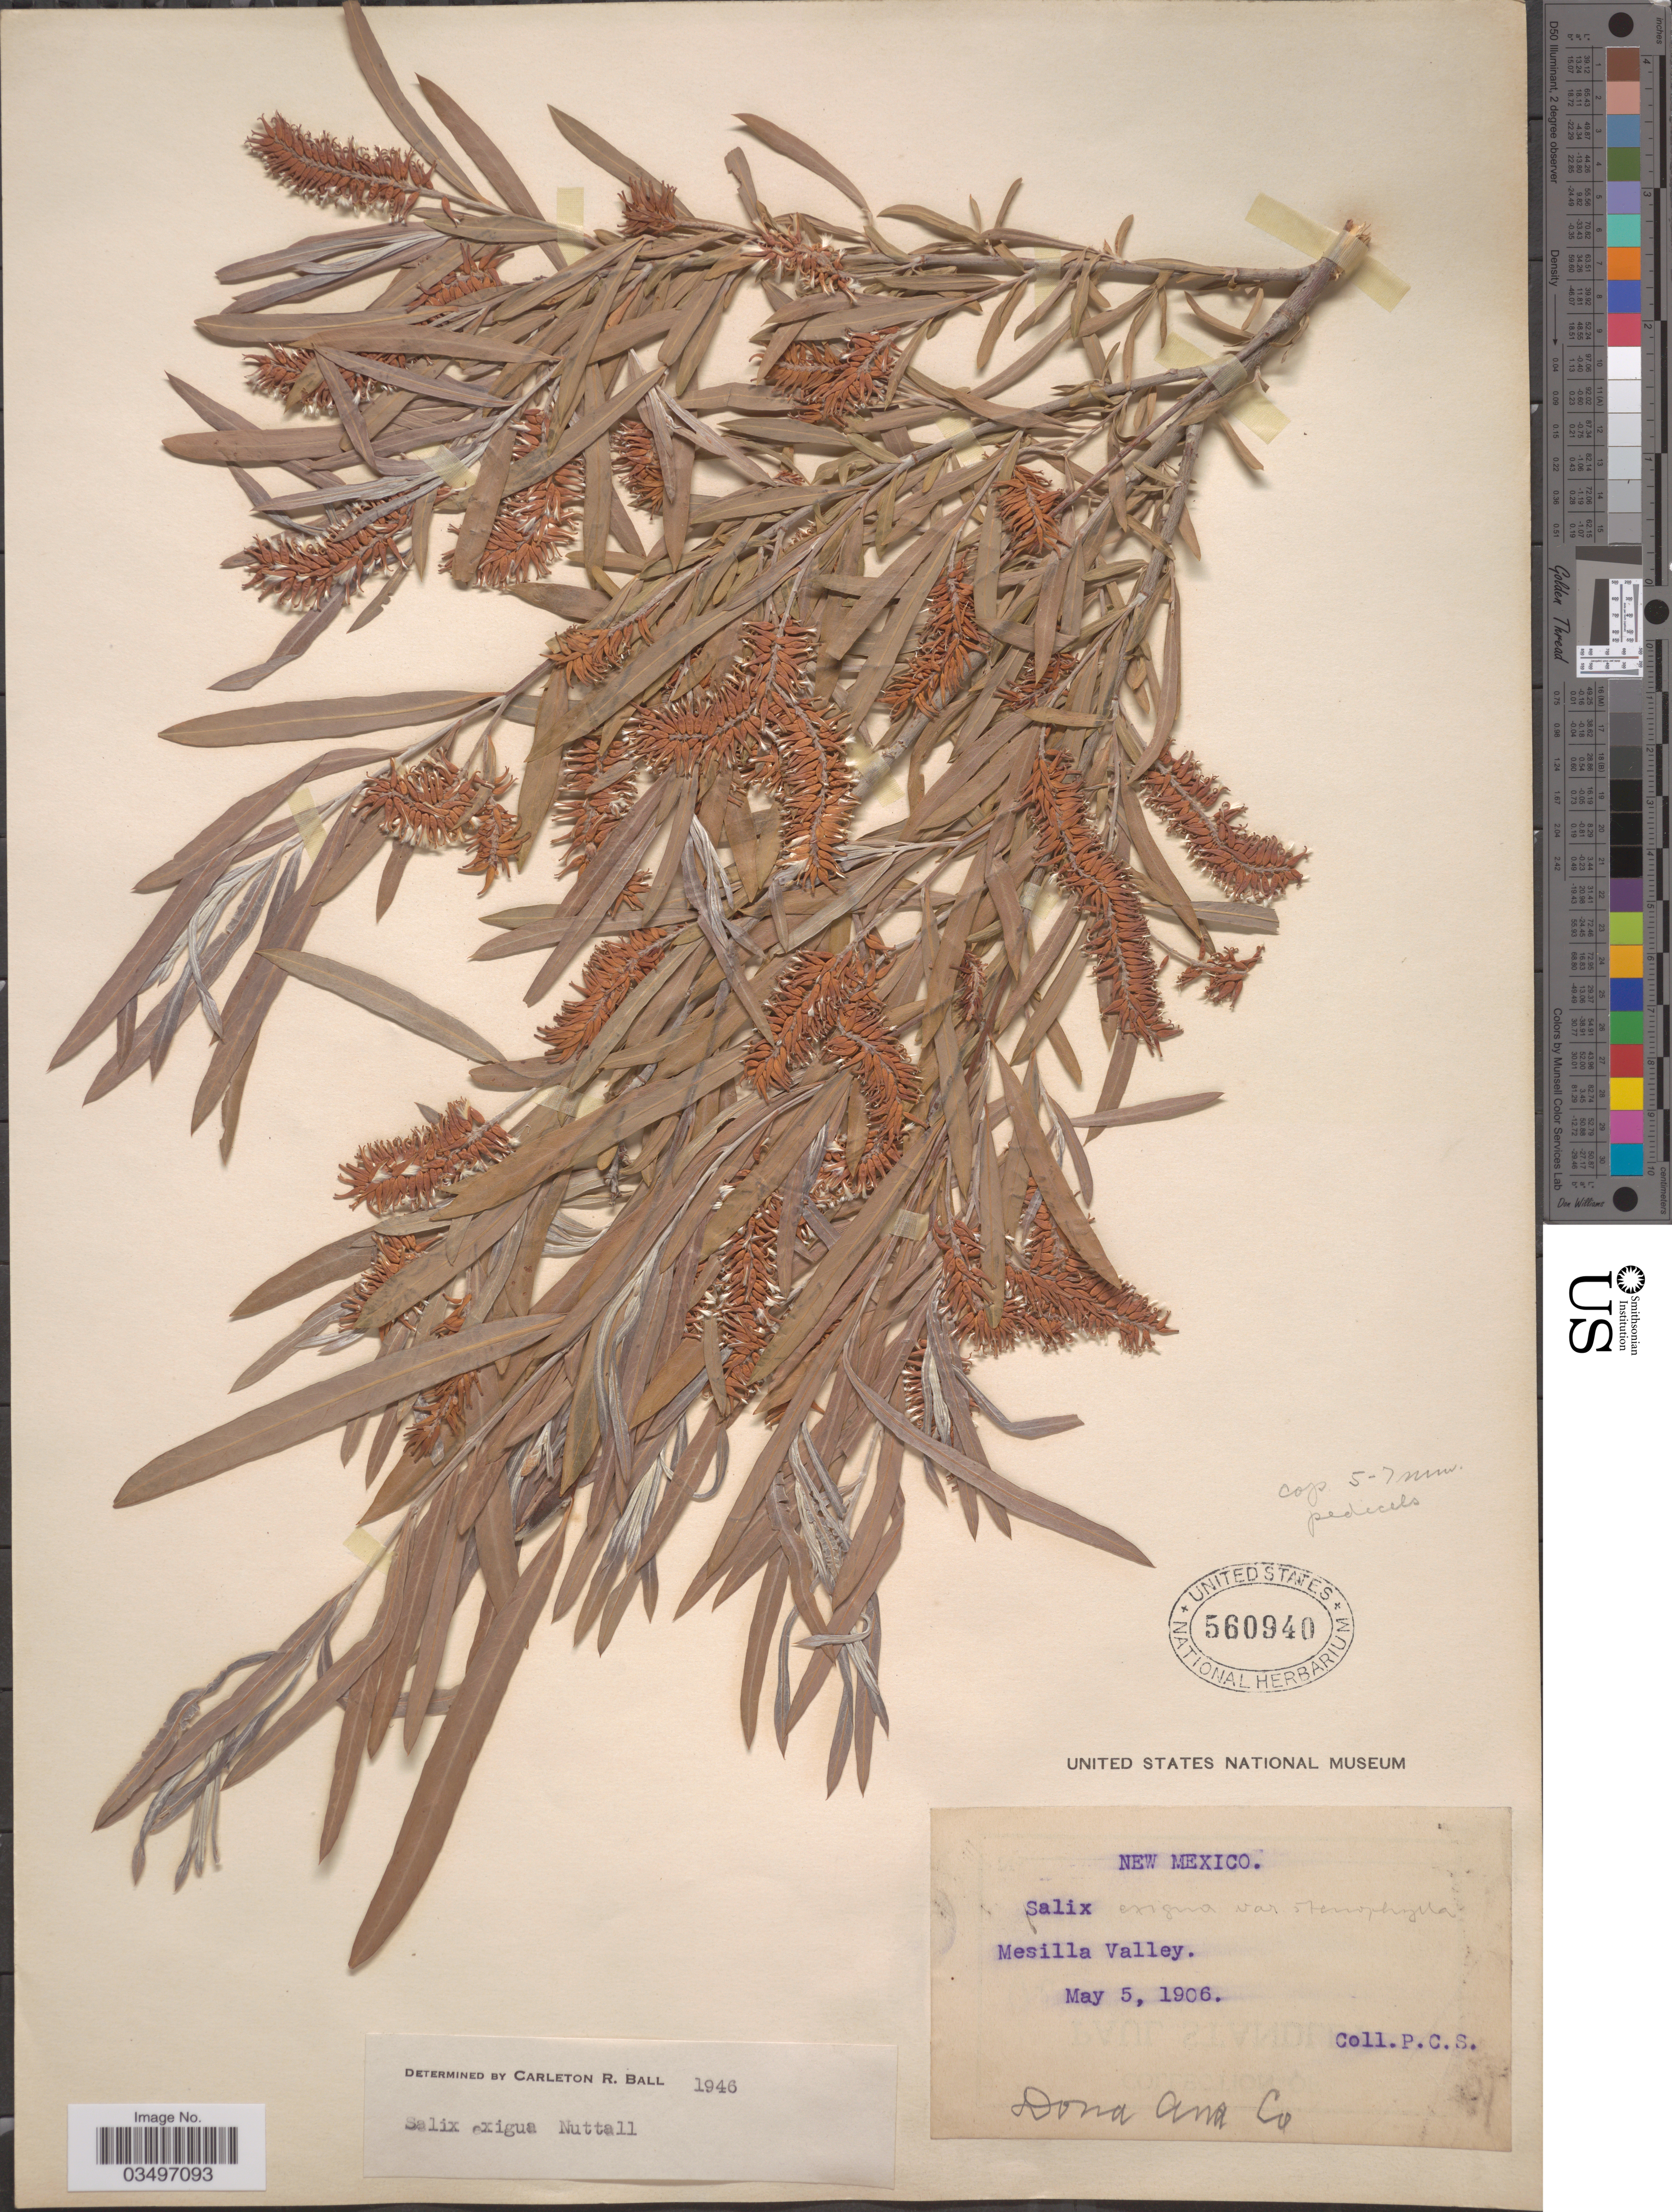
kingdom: Plantae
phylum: Tracheophyta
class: Magnoliopsida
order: Malpighiales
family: Salicaceae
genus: Salix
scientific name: Salix exigua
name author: Nutt.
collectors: P. C. S.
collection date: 1906-05-05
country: United States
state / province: New Mexico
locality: Mesilla Valley, Dona Ana Co.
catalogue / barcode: US 560940